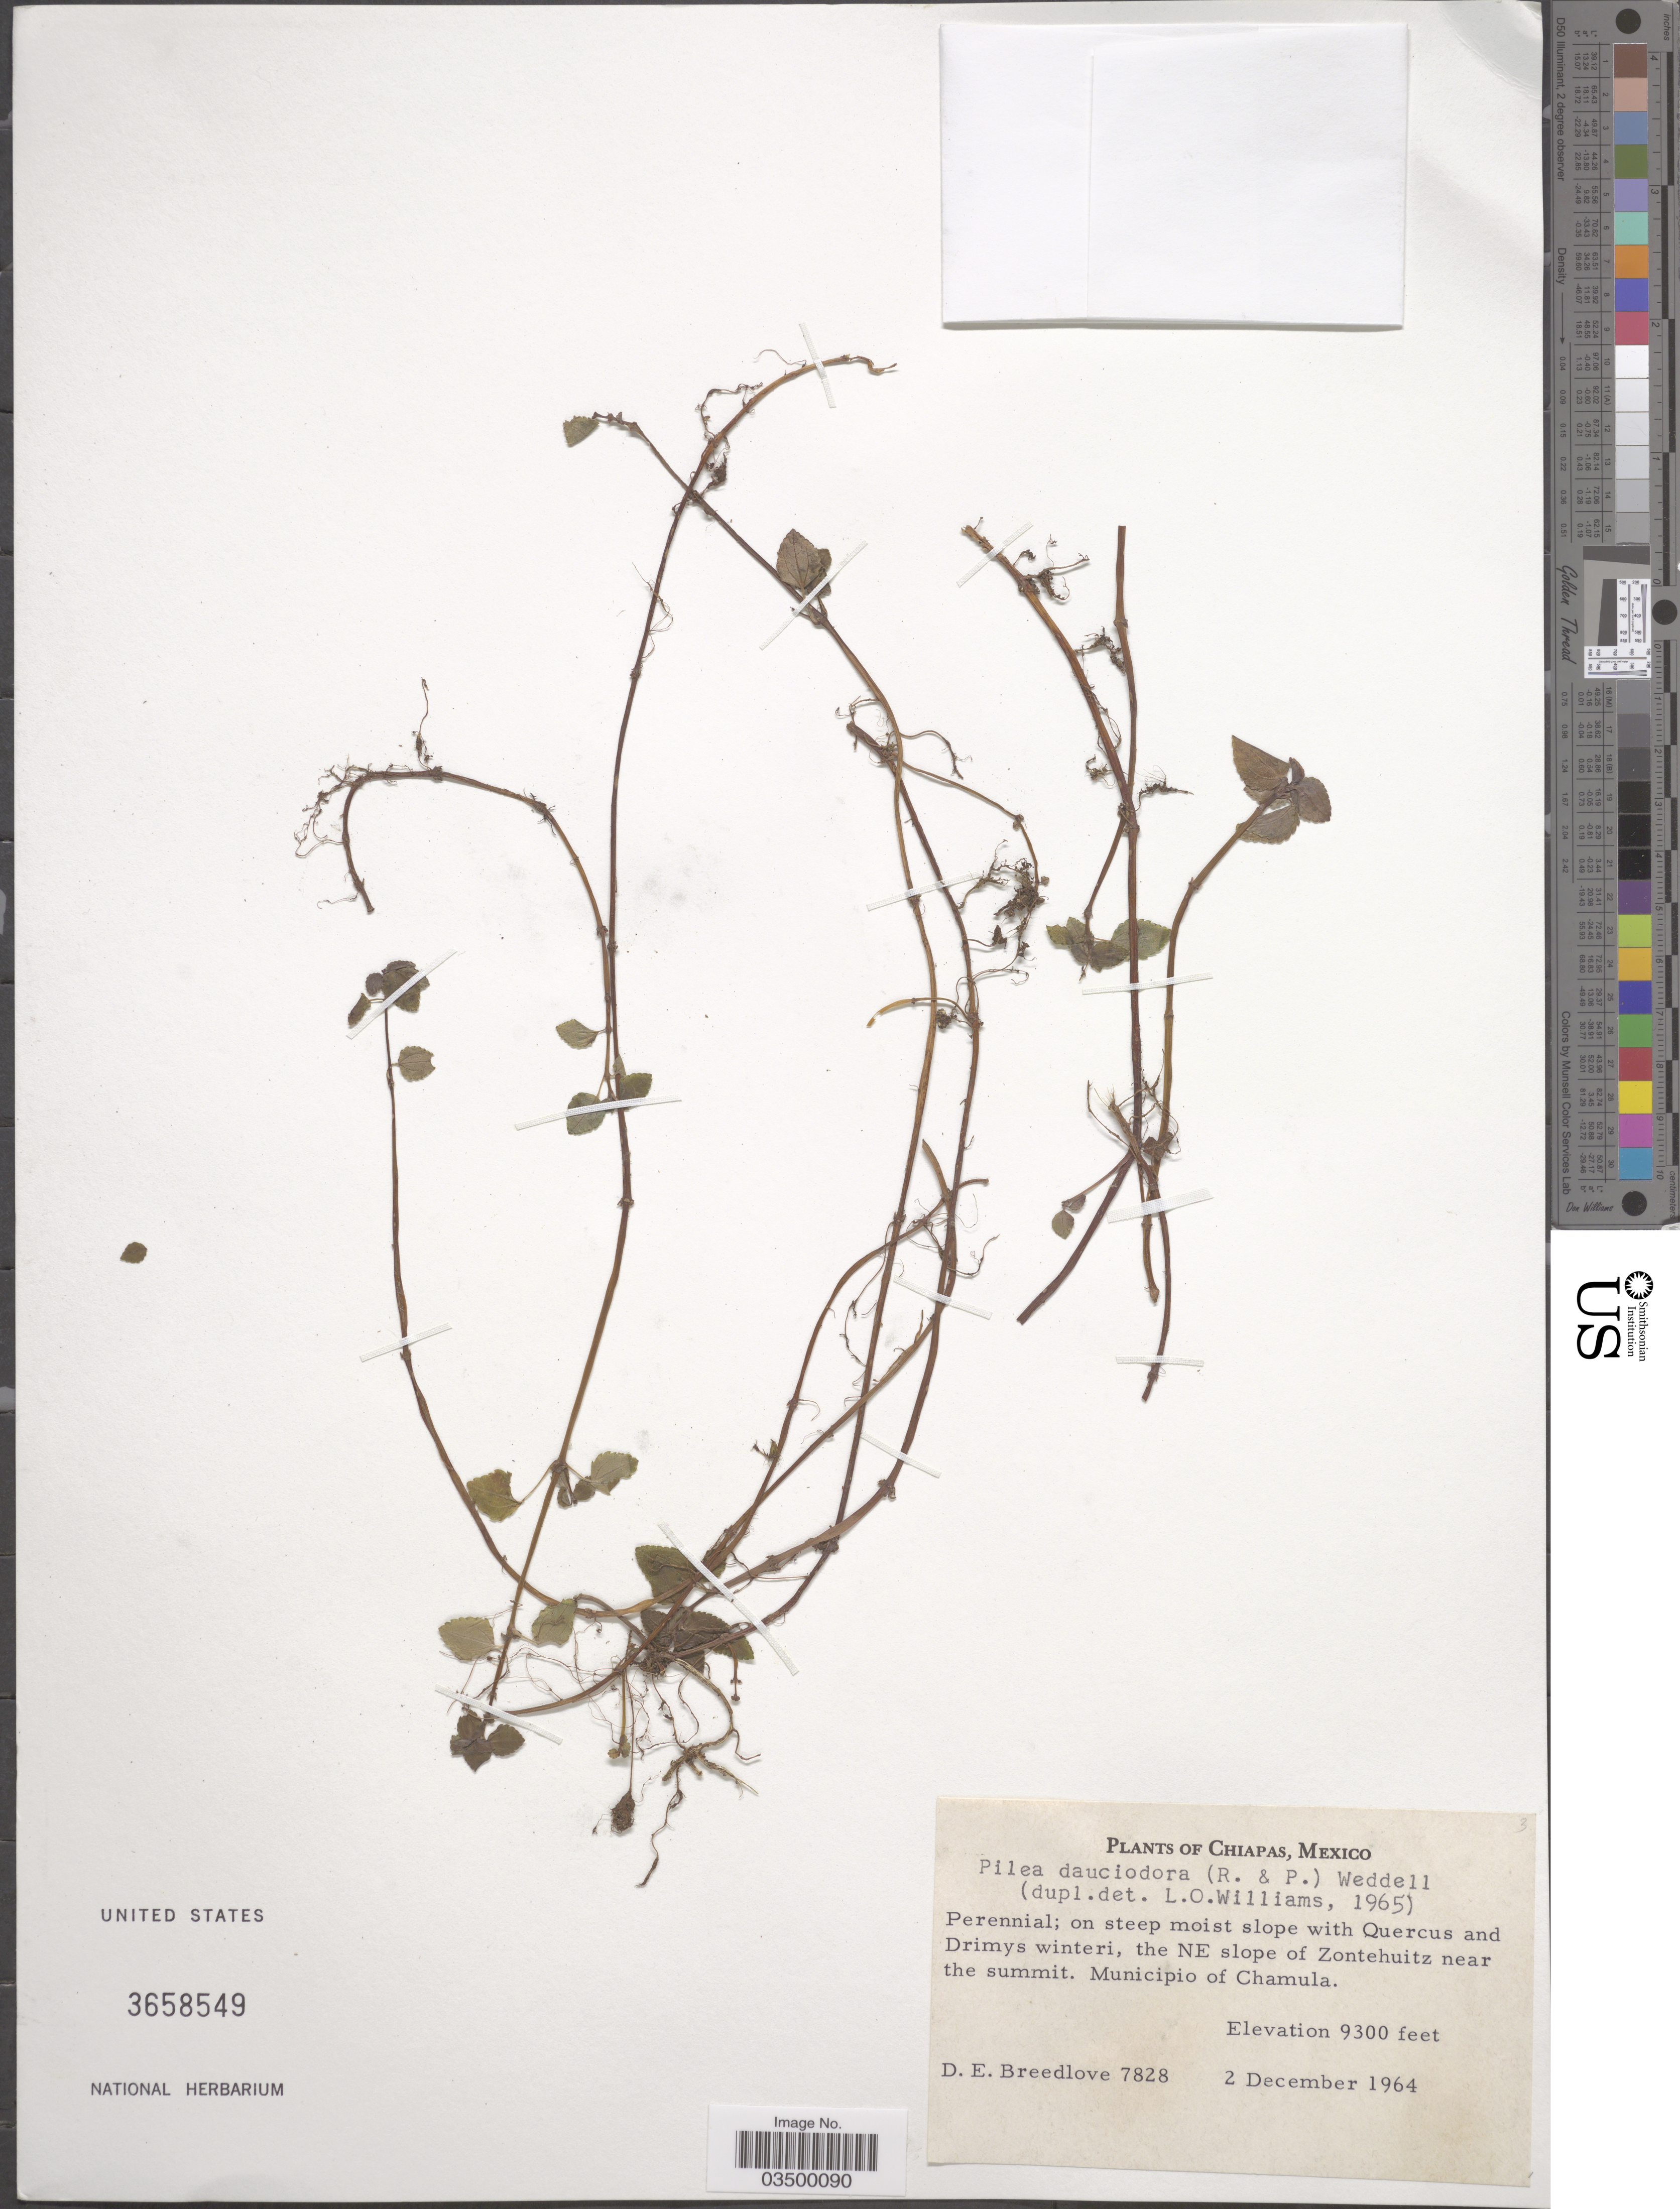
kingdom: Plantae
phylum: Tracheophyta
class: Magnoliopsida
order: Rosales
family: Urticaceae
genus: Pilea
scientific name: Pilea dauciodora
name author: Pav. ex Wedd.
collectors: D. E. Breedlove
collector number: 7828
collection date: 1964-12-02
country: Mexico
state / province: Chiapas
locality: The NE slope of Zontehuitz near the summit. Municipio of Chamula.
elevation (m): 2835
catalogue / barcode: US 3658549